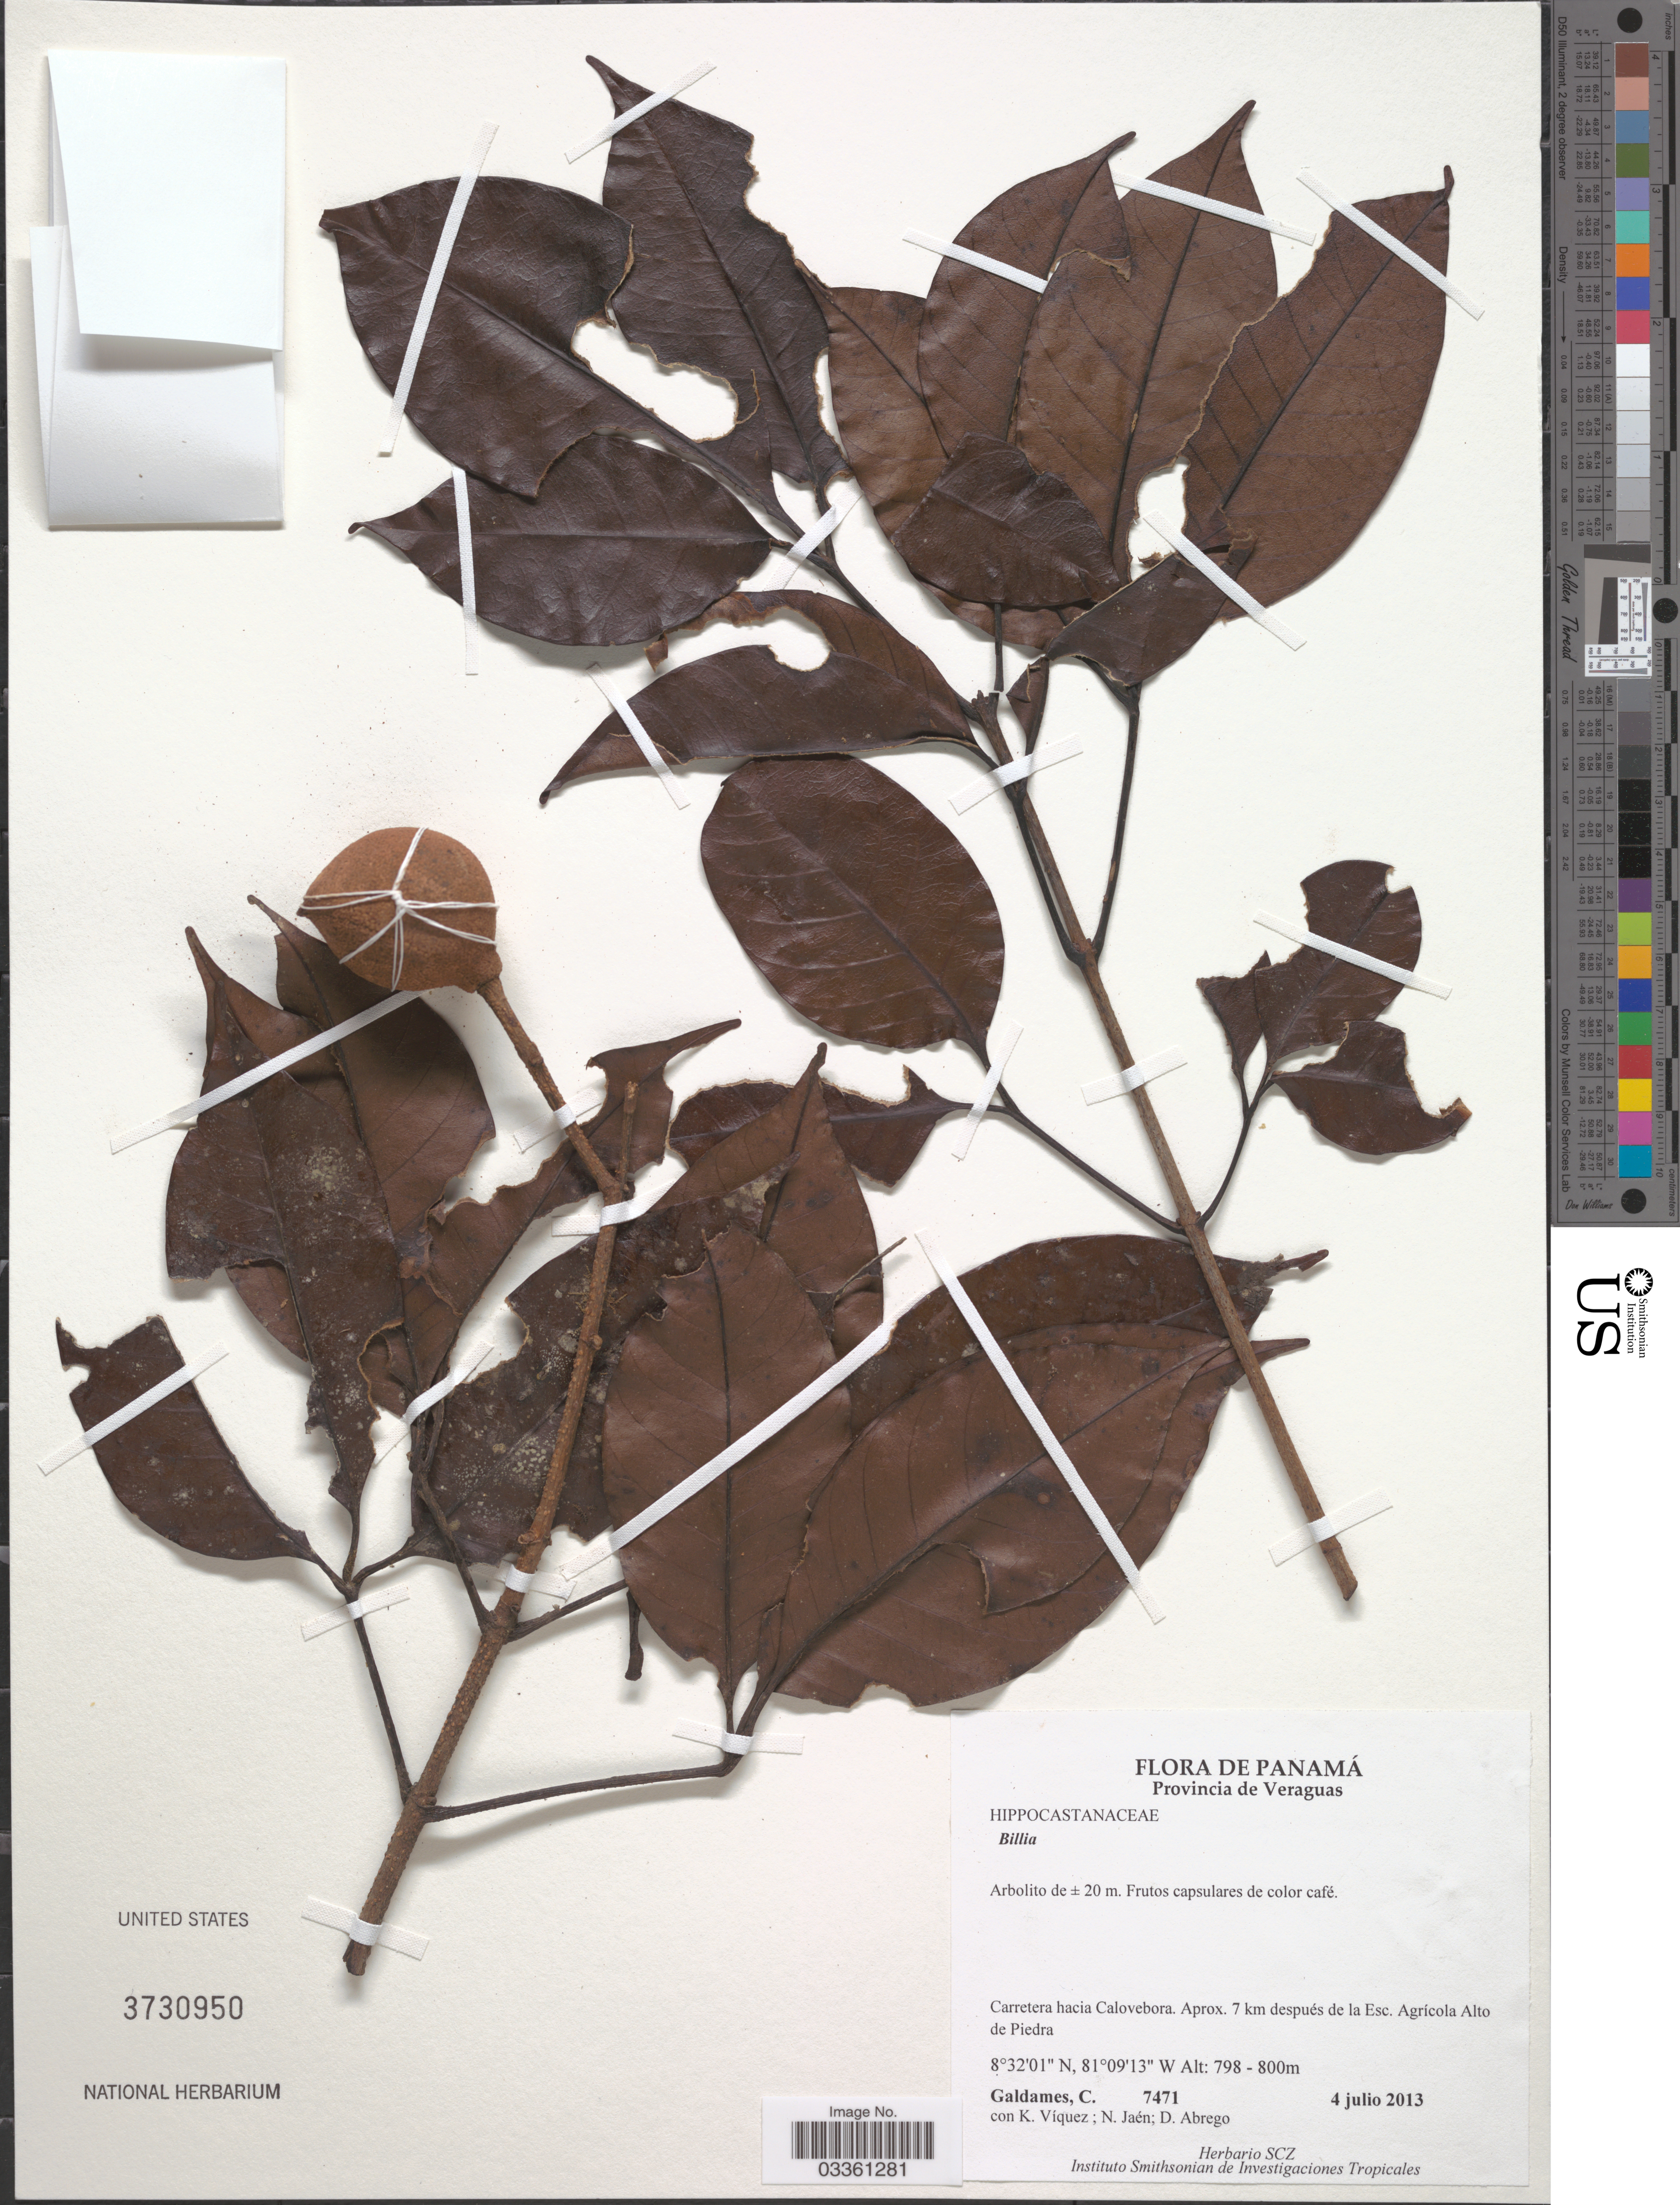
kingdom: Plantae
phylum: Tracheophyta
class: Magnoliopsida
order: Sapindales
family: Sapindaceae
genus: Billia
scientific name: Billia rosea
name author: (Planch. & Linden) C. Ulloa & P.M. Jørg.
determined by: Acevedo-Rodríguez, P., (BOT), Smithsonian Institution - National Museum of Natural History (UNITED STATES)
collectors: C. Galdames, K. Viquez, N. Jaén & D. Abrego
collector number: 7471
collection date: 2013-07-04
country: Panama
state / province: Veraguas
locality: Carretera hacia Calovebora. Aprox. 7 km después de la Esc. Agrícola Alto de Piedra.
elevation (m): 798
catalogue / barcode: US 3730950